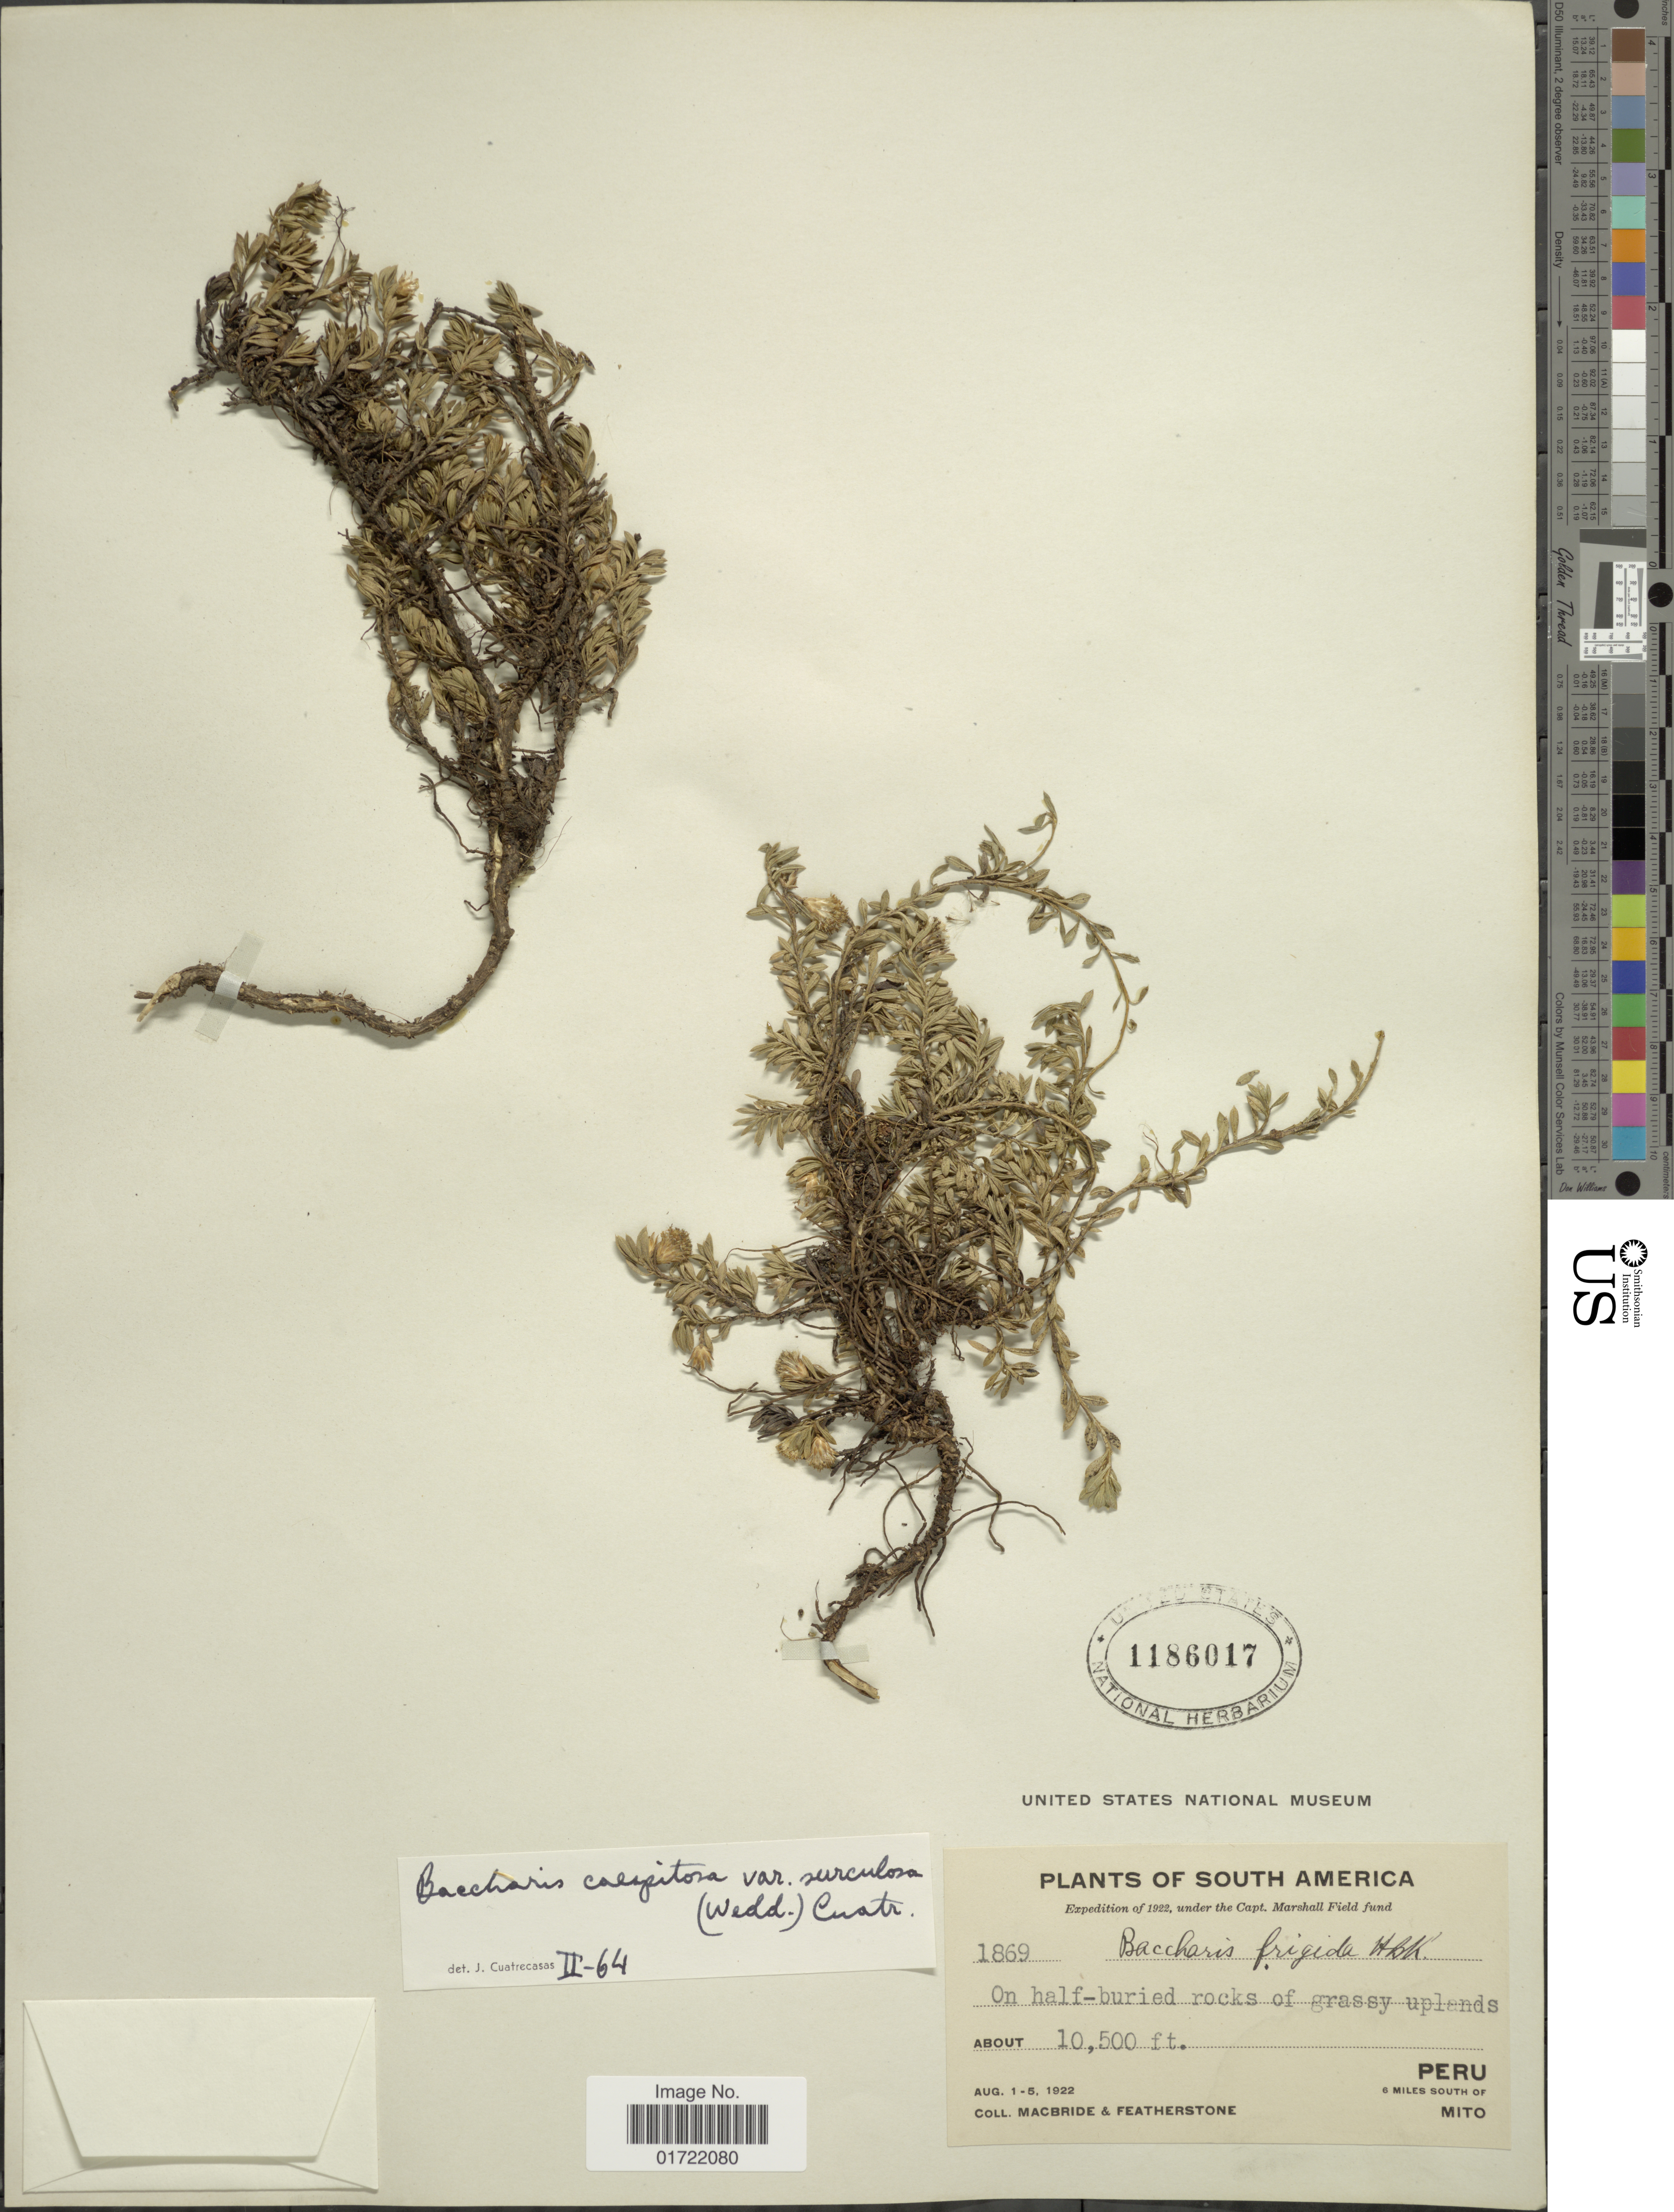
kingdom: Plantae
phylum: Tracheophyta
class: Magnoliopsida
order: Asterales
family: Asteraceae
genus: Baccharis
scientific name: Baccharis caespitosa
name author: (Ruiz & Pav.) Pers.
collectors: Macbride, -- & -. Featherstone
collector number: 1869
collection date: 1922-08-01/1922-08-05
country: Peru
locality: On half-buried rocks of grassy uplands, 6 miles south of Mito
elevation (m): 3200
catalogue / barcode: US 1186017